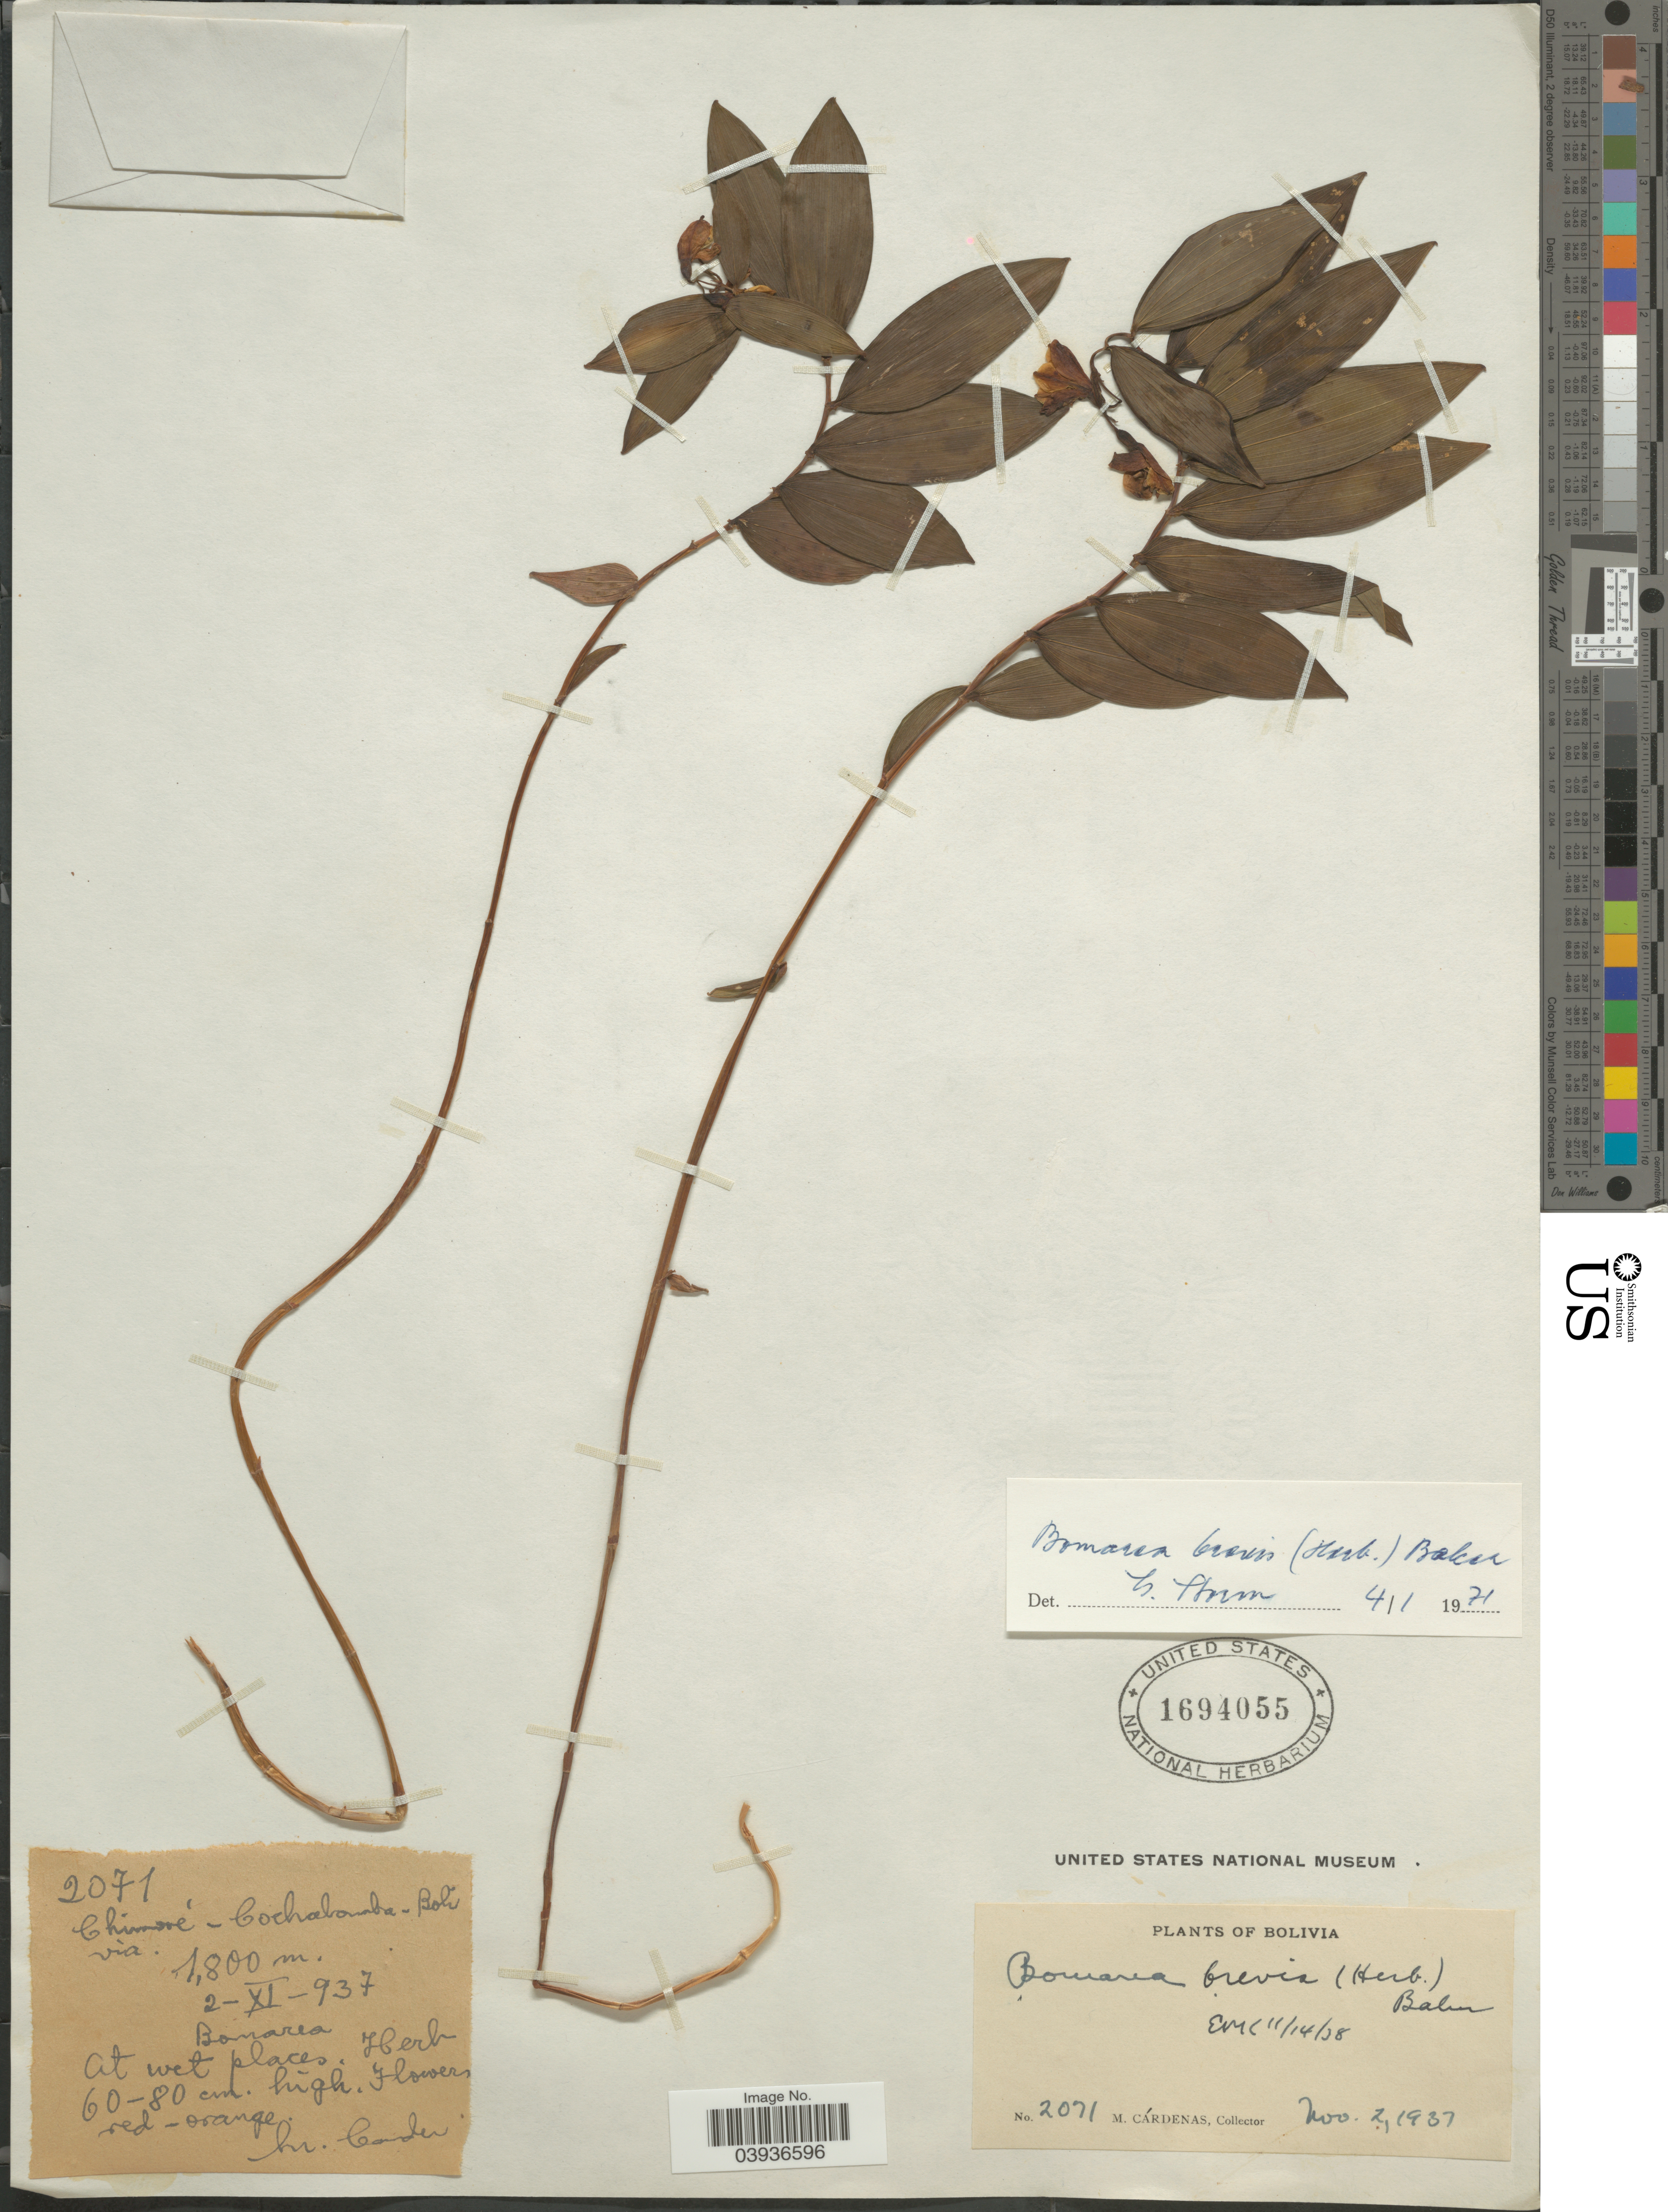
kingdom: Plantae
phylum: Tracheophyta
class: Liliopsida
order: Liliales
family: Alstroemeriaceae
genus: Bomarea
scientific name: Bomarea brevis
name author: (Herb.) Baker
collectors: M. Cárdenas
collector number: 2071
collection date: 1937-11-02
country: Bolivia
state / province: Cochabamba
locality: Chimoré.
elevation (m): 1800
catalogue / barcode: US 1694055